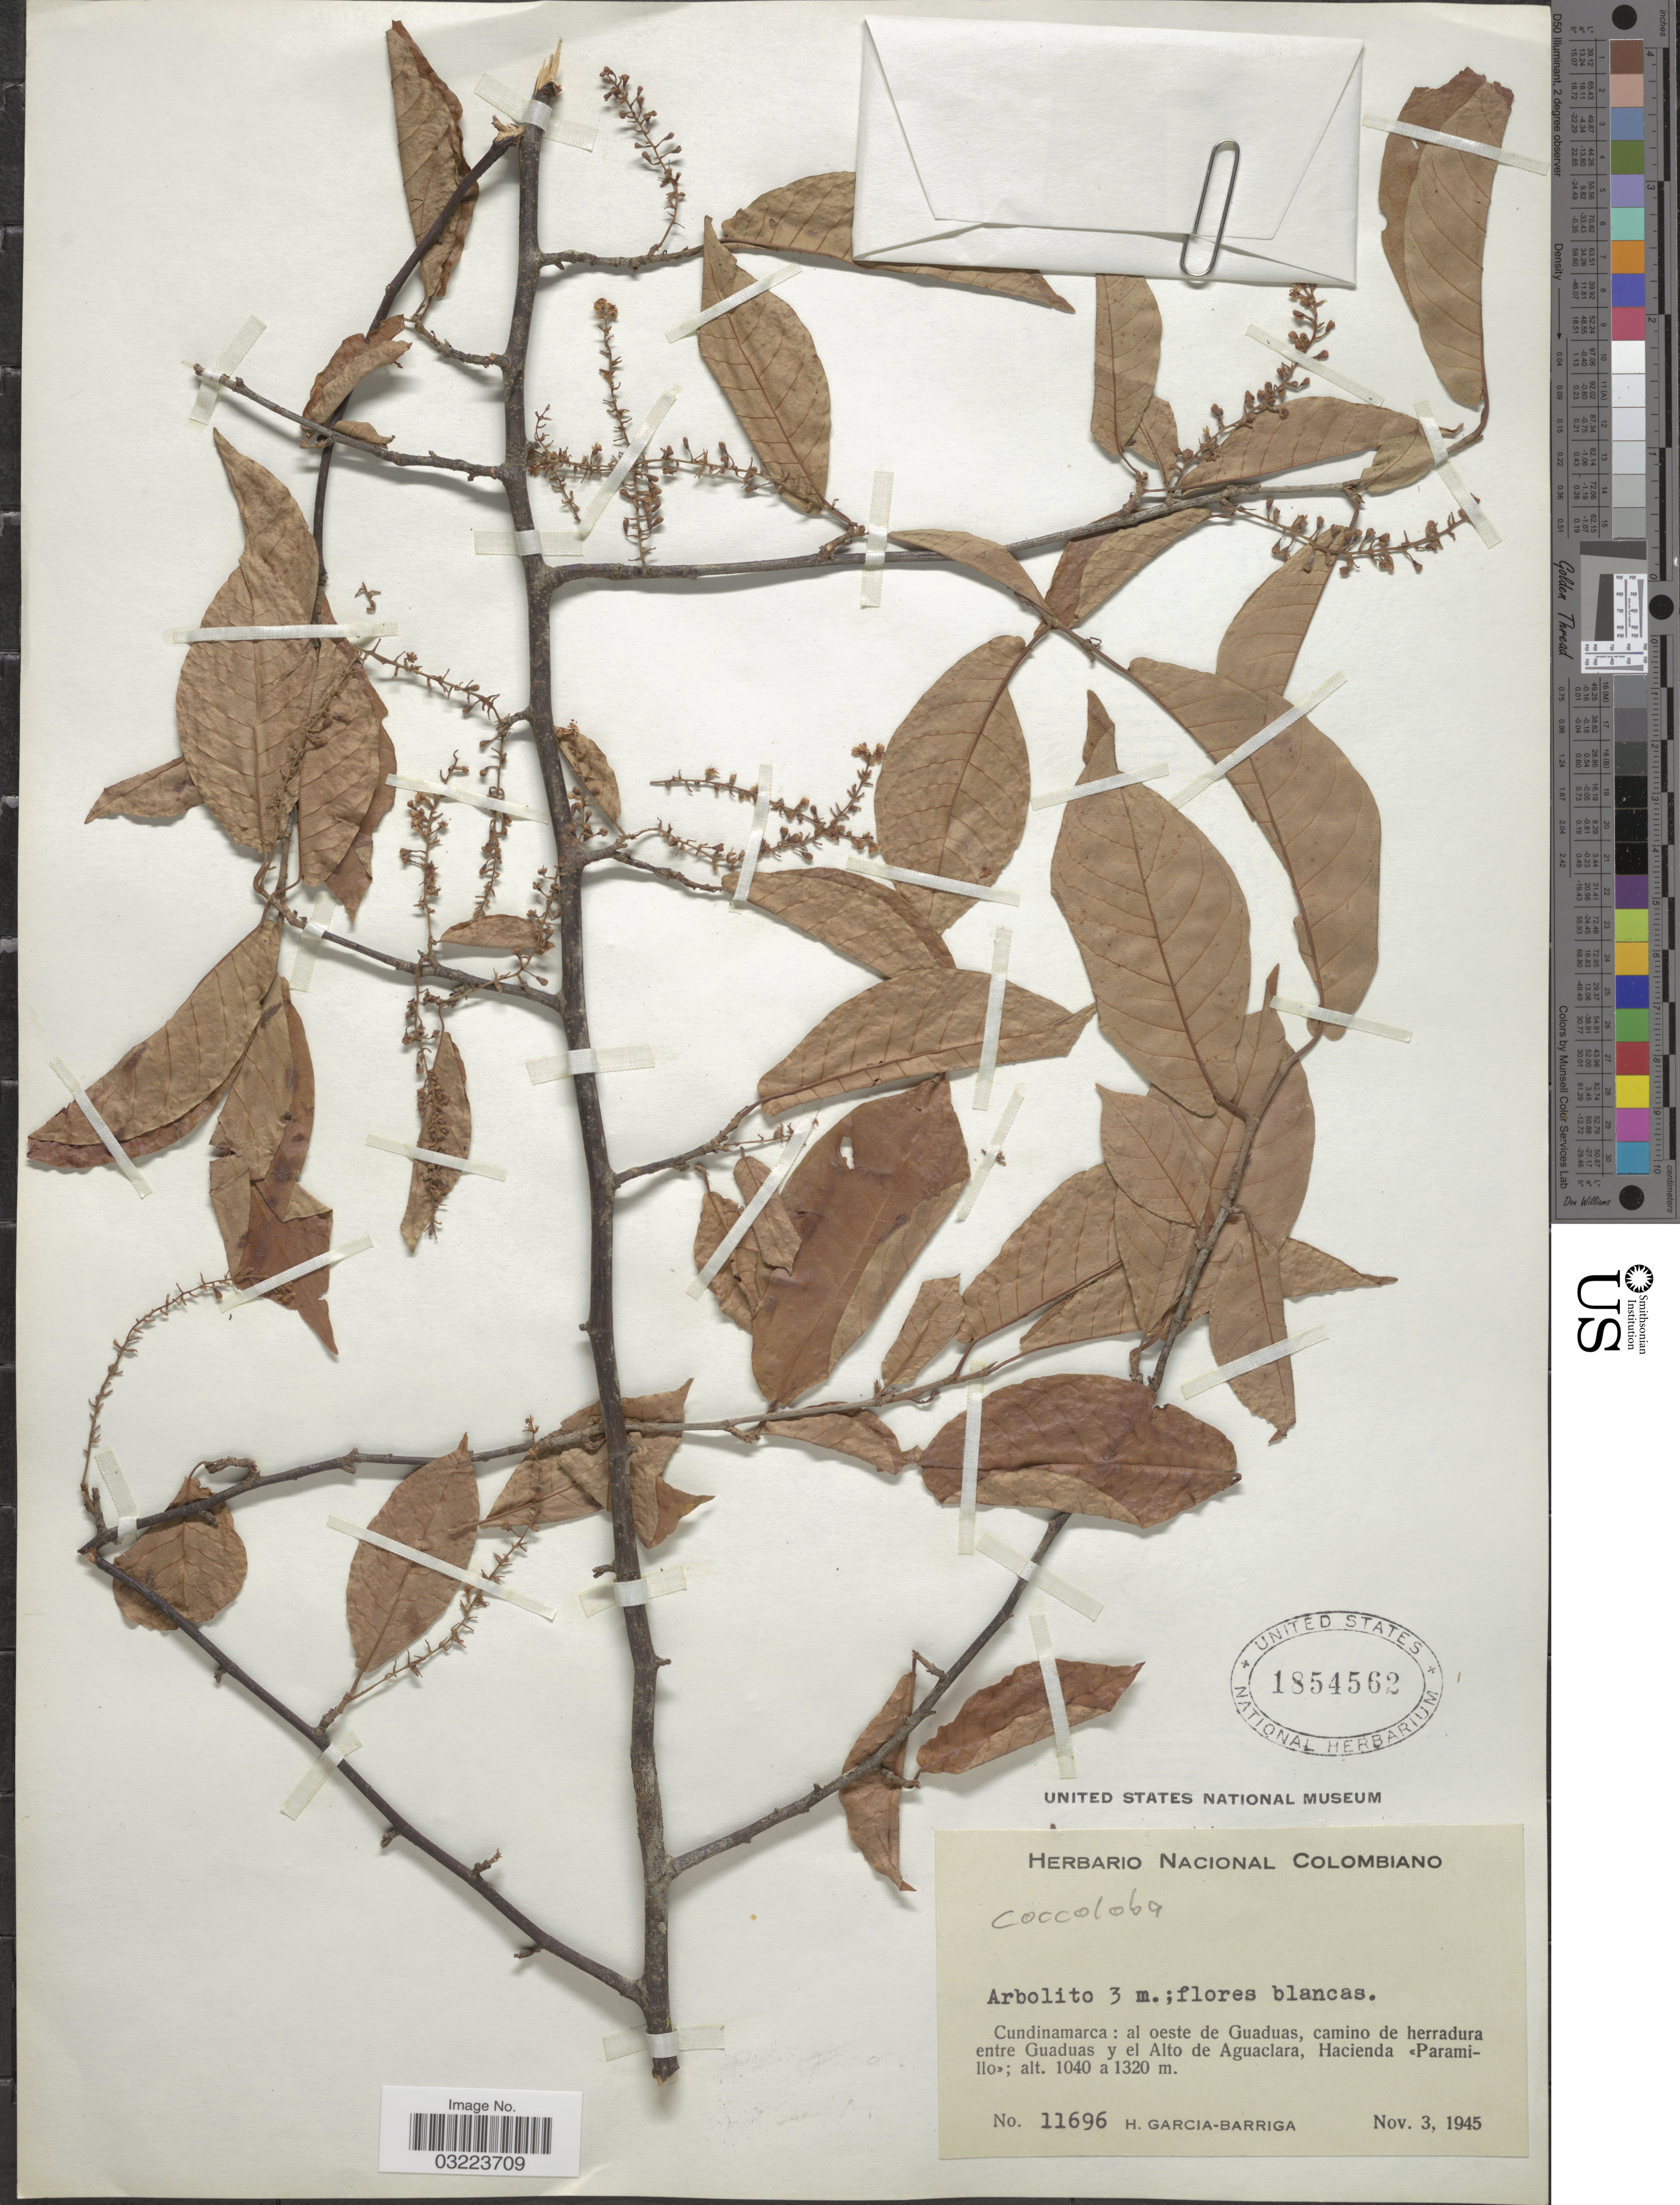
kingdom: Plantae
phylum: Tracheophyta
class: Magnoliopsida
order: Caryophyllales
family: Polygonaceae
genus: Coccoloba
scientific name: Coccoloba sp.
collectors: H. García Barriga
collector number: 11696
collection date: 1945-11-03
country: Colombia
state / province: Cundinamarca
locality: Al oeste de Guaduas, camino de herradura entre Guaduas y el Alto de Aguaclara, Hacienda «Paramillo».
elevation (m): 1040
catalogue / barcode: US 1854562